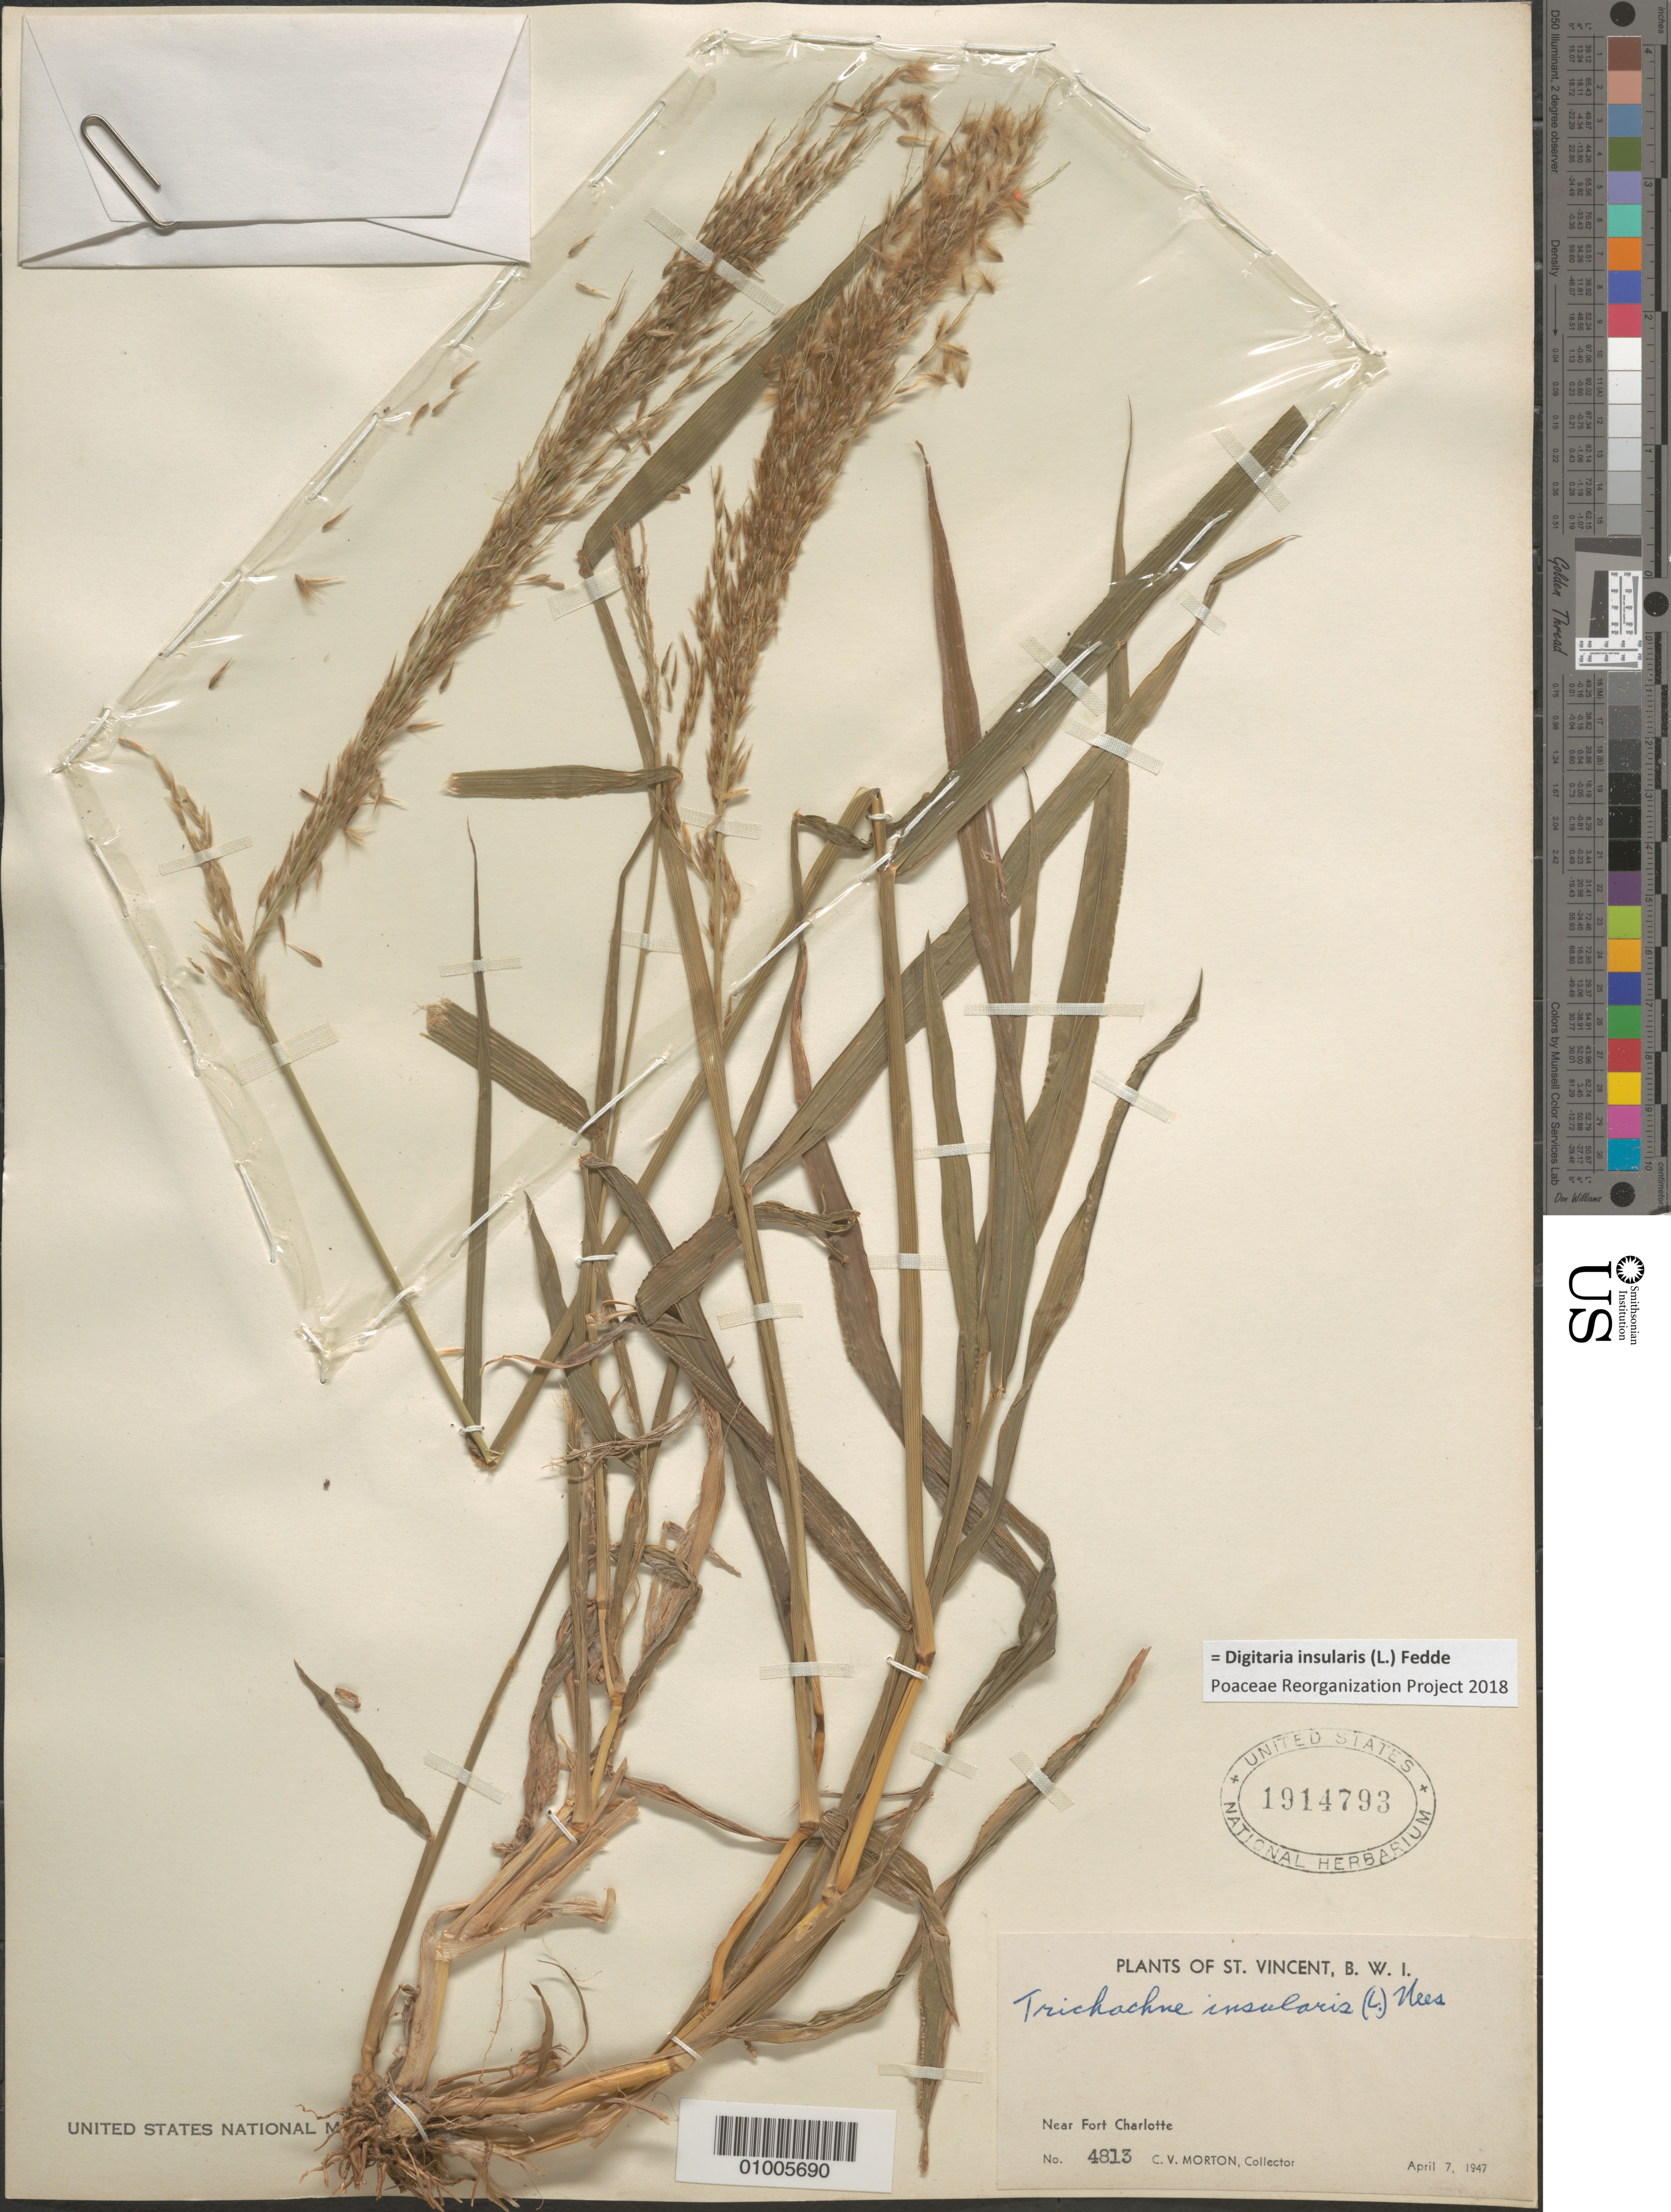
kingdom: Plantae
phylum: Tracheophyta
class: Liliopsida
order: Poales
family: Poaceae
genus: Digitaria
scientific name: Digitaria insularis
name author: (L.) Mez ex Ekman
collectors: C. V. Morton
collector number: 4183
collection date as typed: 07 Apr 1947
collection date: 1947-04-07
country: St. Vincent - Grenadines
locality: Near Fort Charlotte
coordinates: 0 N, 0 E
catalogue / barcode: US 1914793